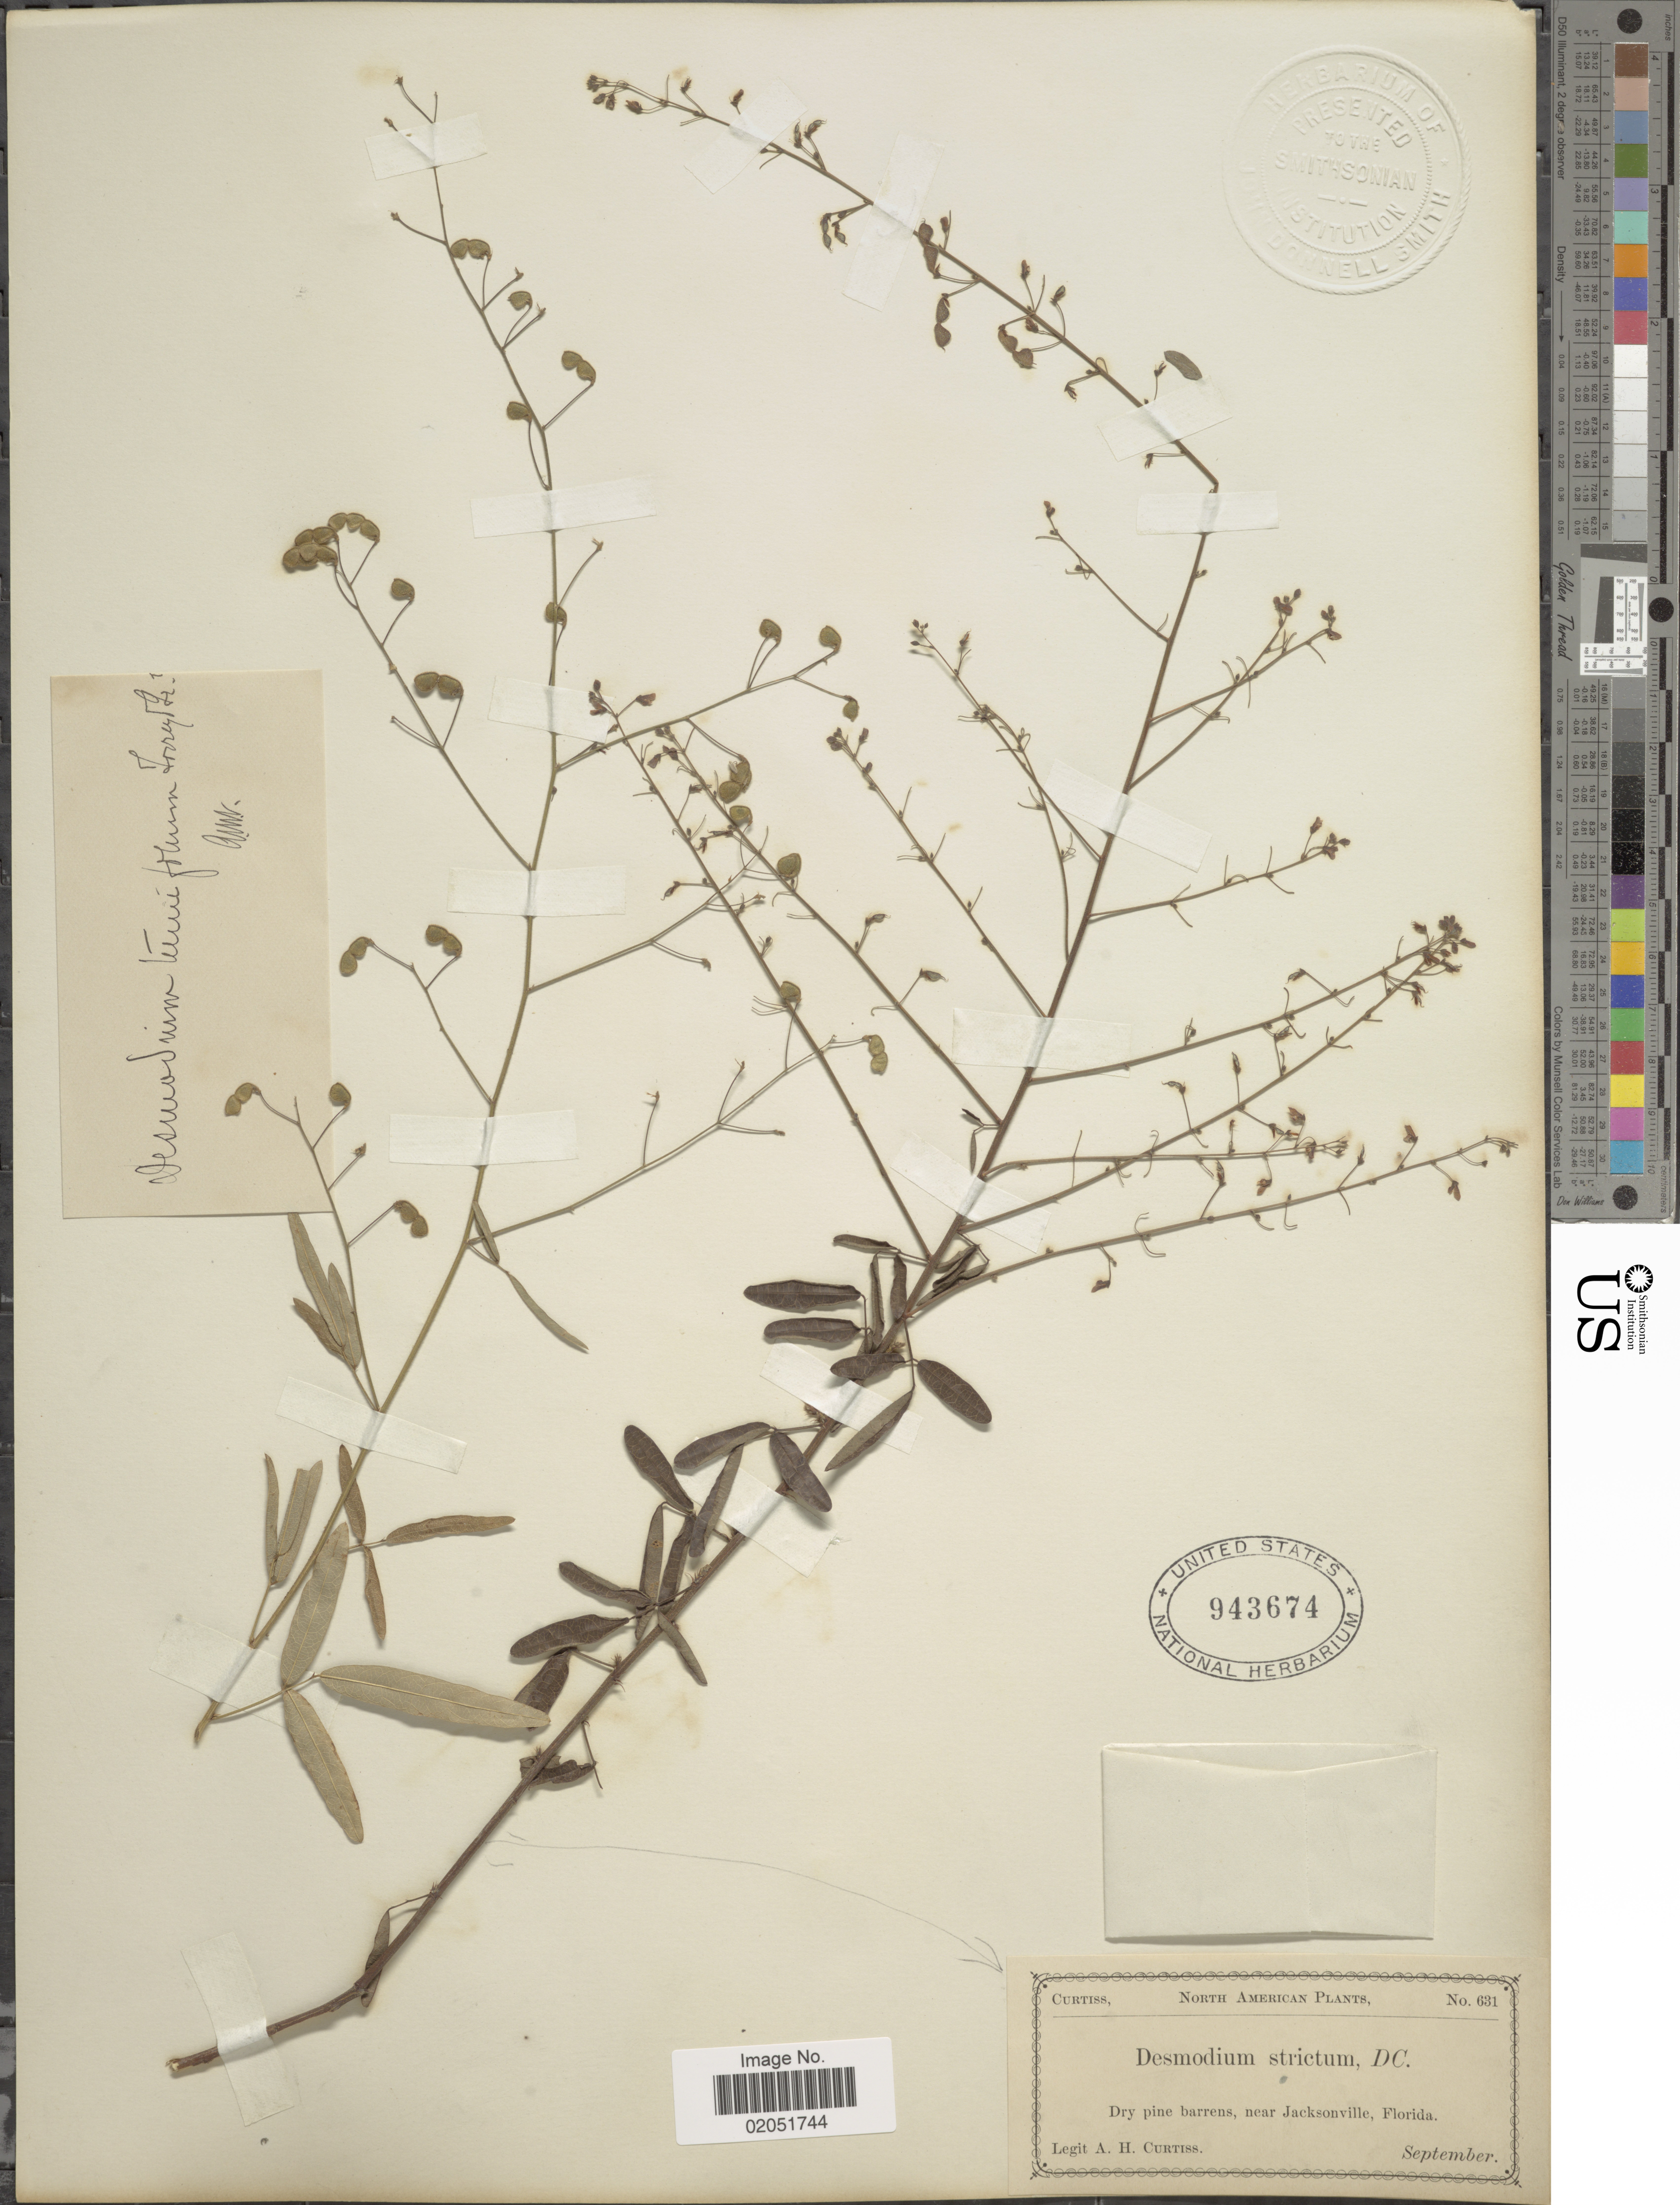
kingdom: Plantae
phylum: Tracheophyta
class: Magnoliopsida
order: Fabales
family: Fabaceae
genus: Desmodium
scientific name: Desmodium tenuifolium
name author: Torr. & A. Gray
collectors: A. H. Curtiss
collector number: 631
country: United States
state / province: Florida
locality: Dry pine barrens, near Jacksonville, Florida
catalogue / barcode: US 943674